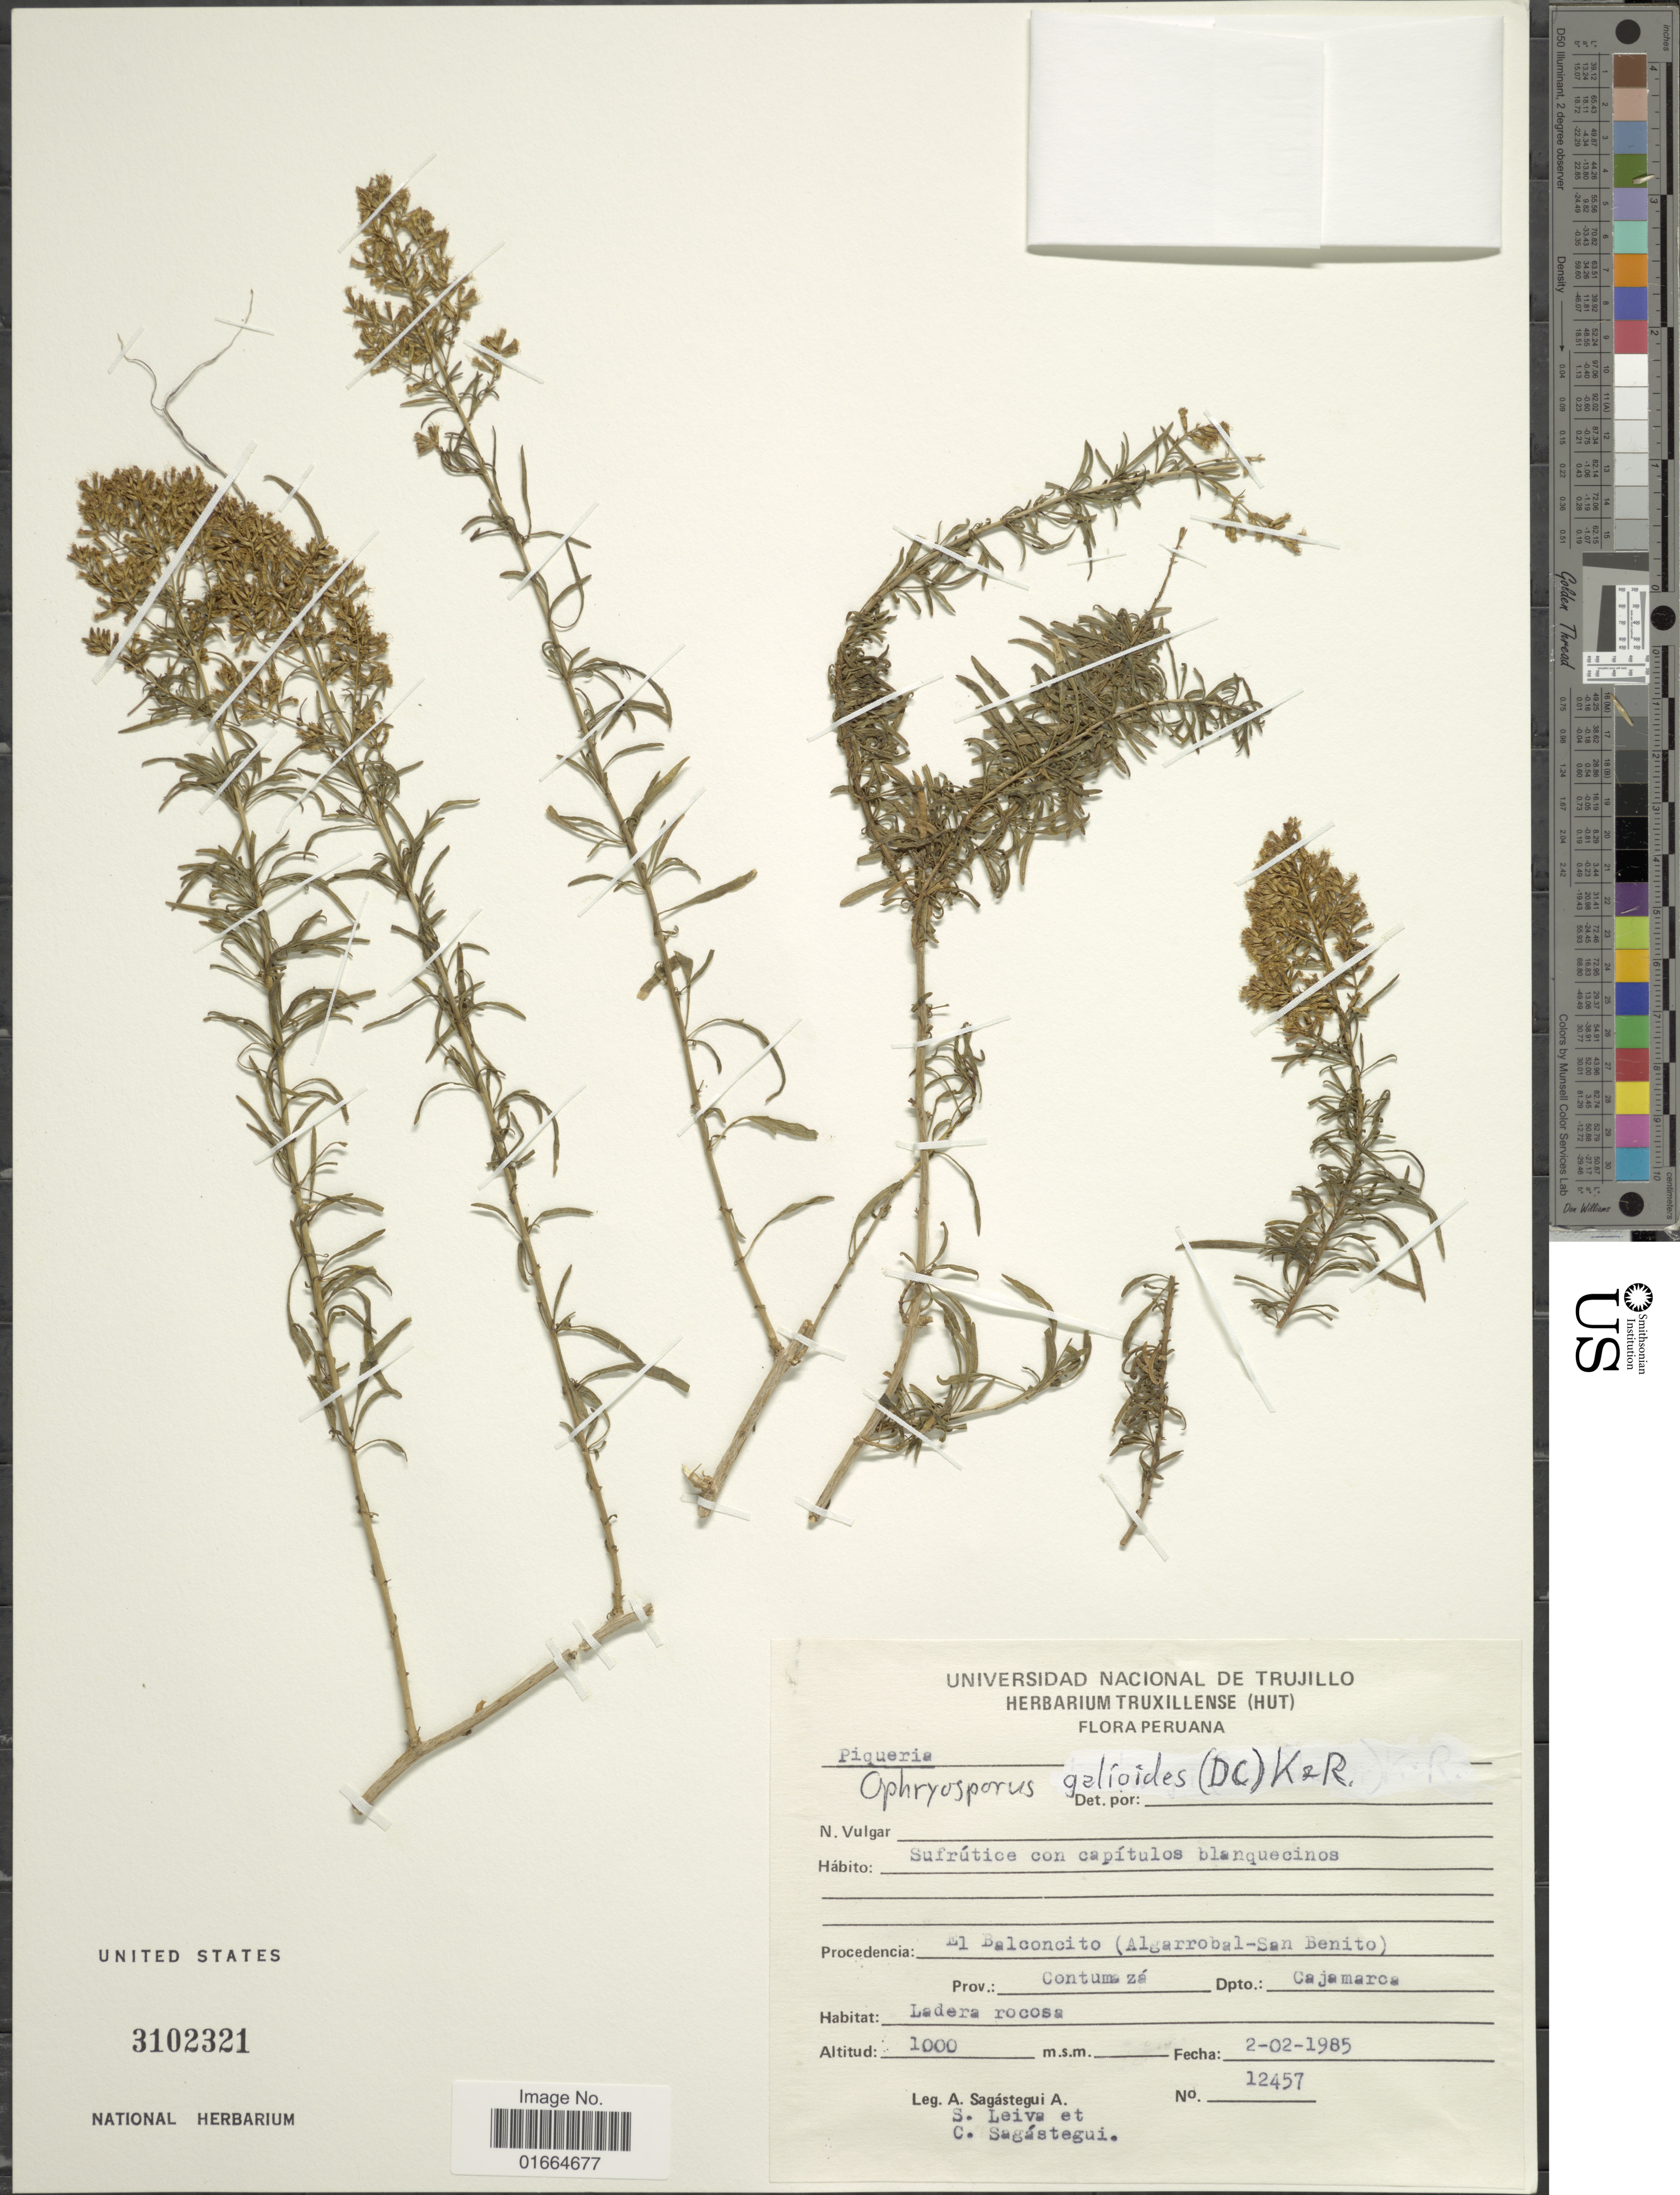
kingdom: Plantae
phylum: Tracheophyta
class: Magnoliopsida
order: Asterales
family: Asteraceae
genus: Ophryosporus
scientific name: Ophryosporus hartwegii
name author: (B.L. Rob.) R.M. King & H. Rob.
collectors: A. Sagástegui A., S. Leiva & C. Sagástegui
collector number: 12457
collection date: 1985-02-02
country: Peru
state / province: Cajamarca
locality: Procedencia: El Balconcito (Algarrobal-San Benito), Prov.: Contuzuma, Dpto.: Cajamarca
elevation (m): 1000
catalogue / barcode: US 3102321